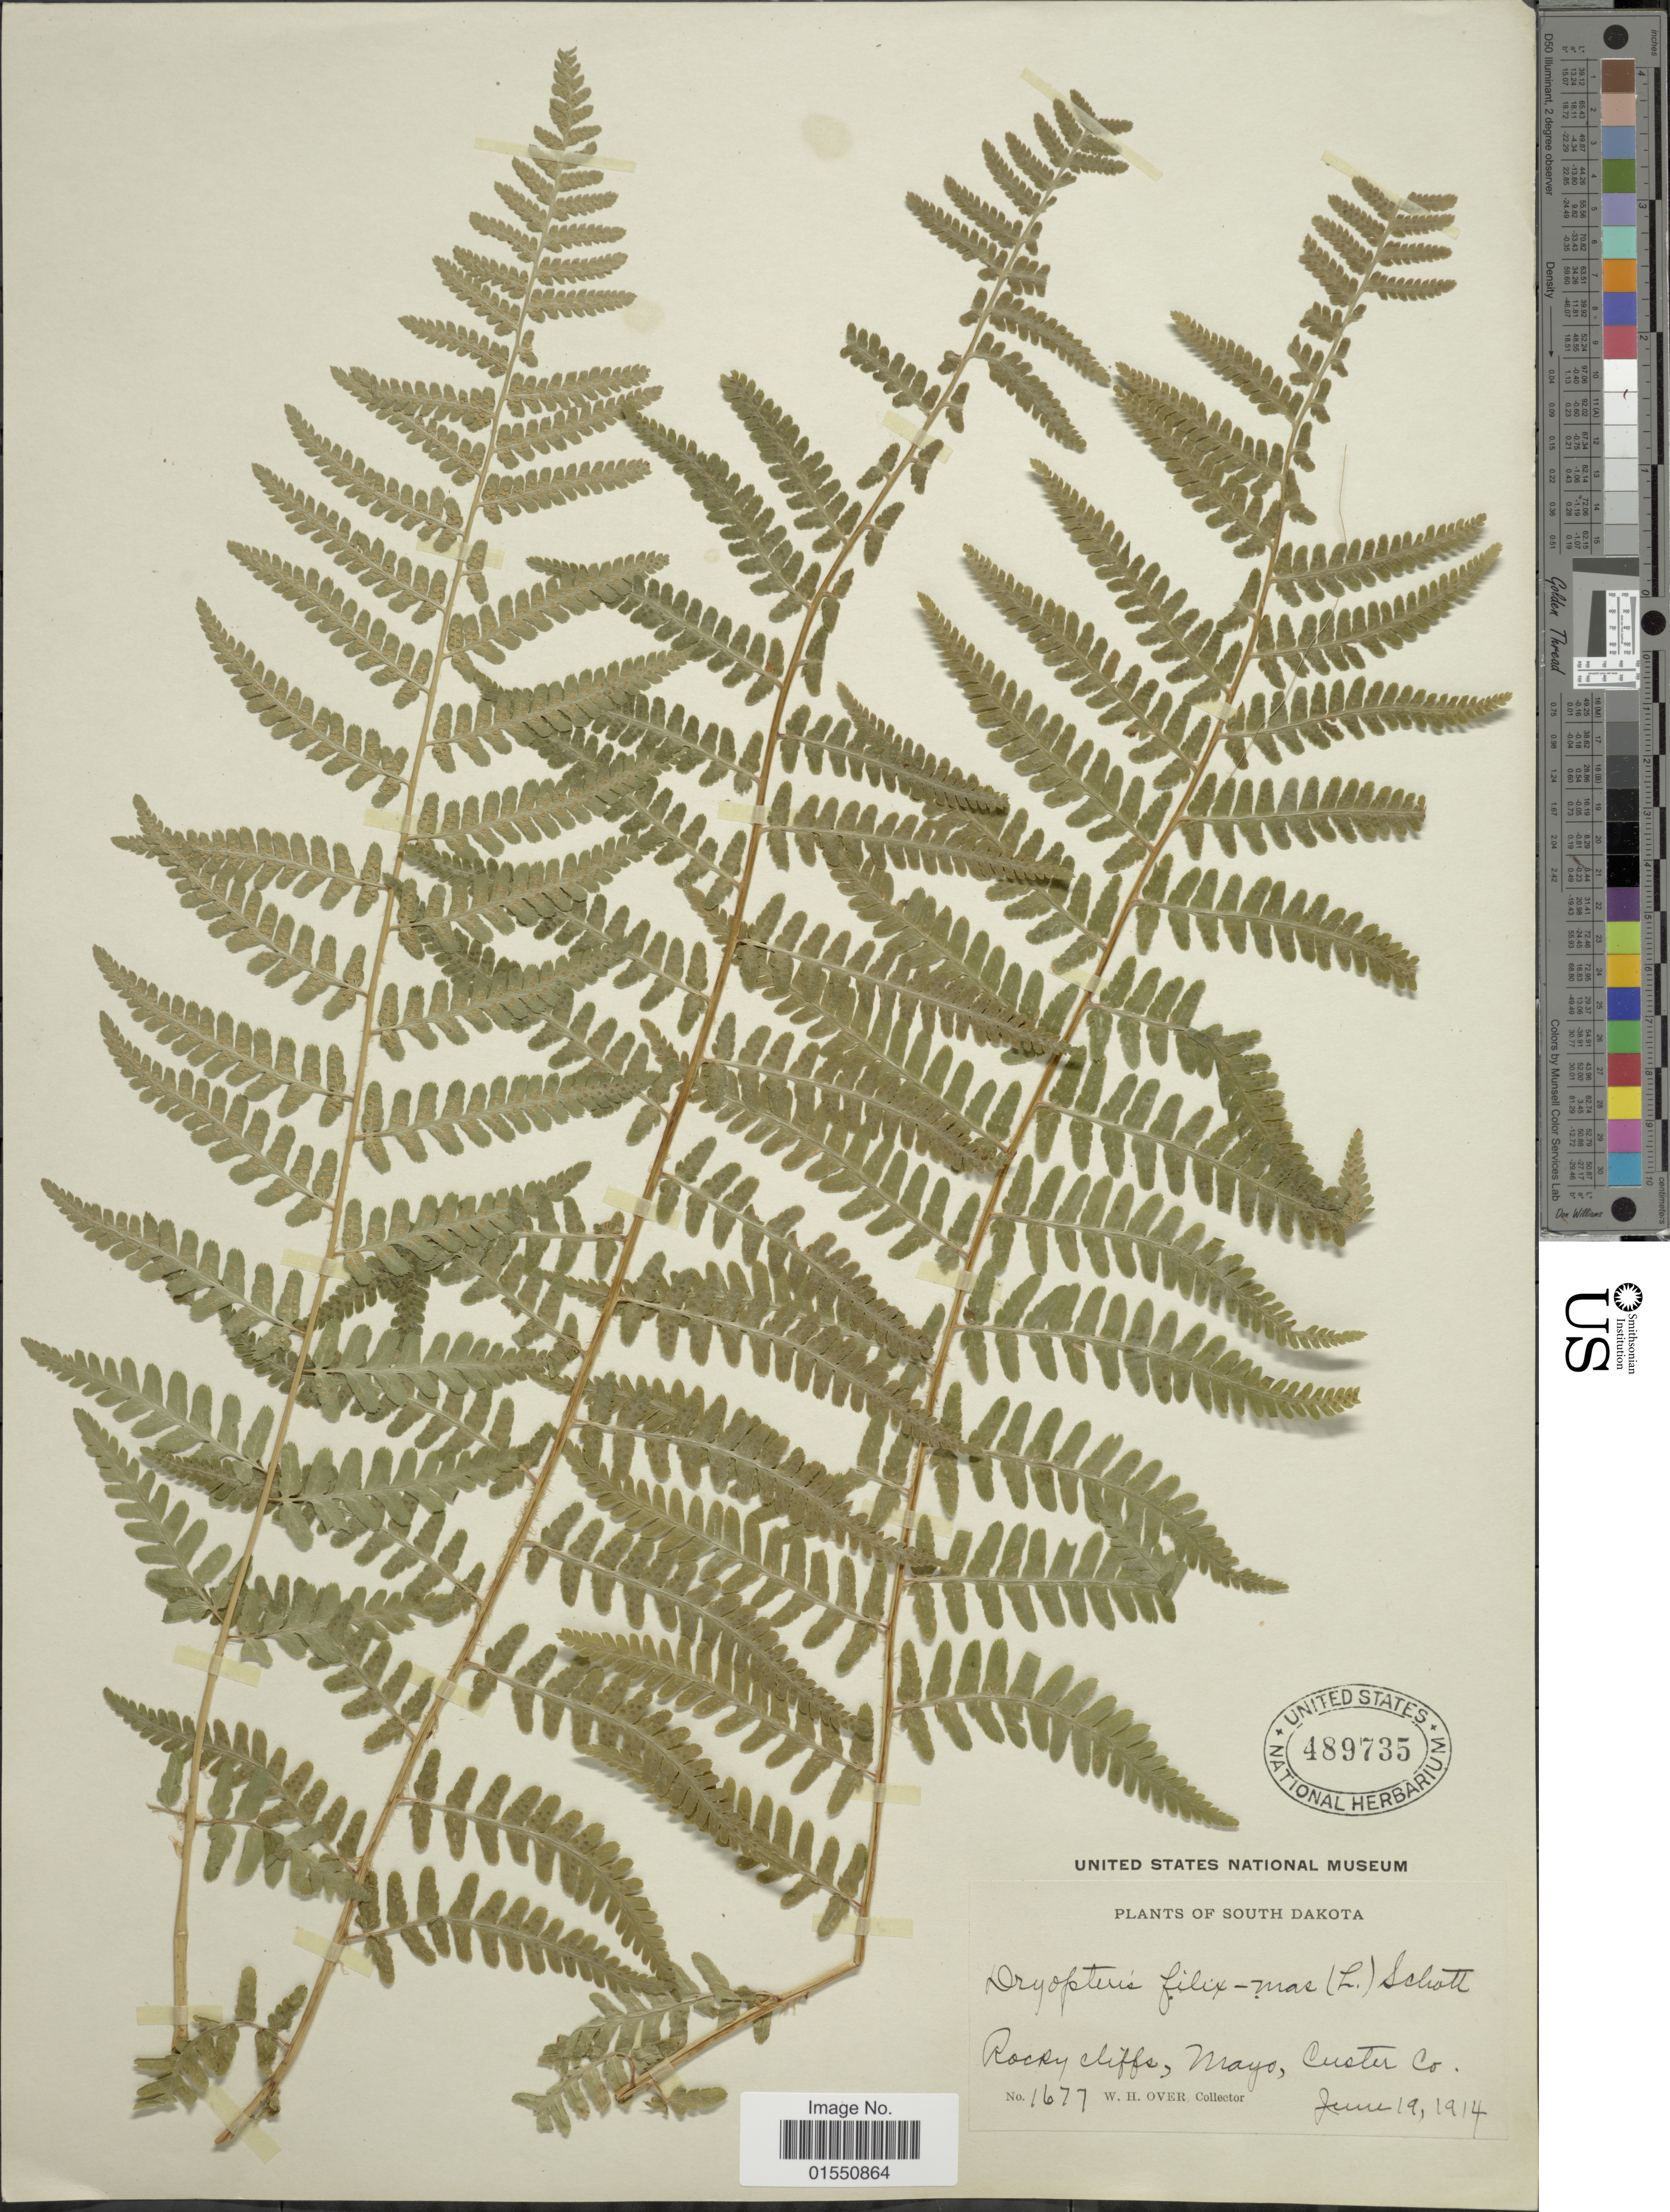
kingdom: Plantae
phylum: Tracheophyta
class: Polypodiopsida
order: Polypodiales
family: Dryopteridaceae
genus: Dryopteris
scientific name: Dryopteris filix-mas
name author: (L.) Schott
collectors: W. Over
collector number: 1677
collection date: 1914-06-19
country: United States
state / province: South Dakota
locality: Rocky cliffs, Mayo, Custer Co.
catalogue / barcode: US 489735